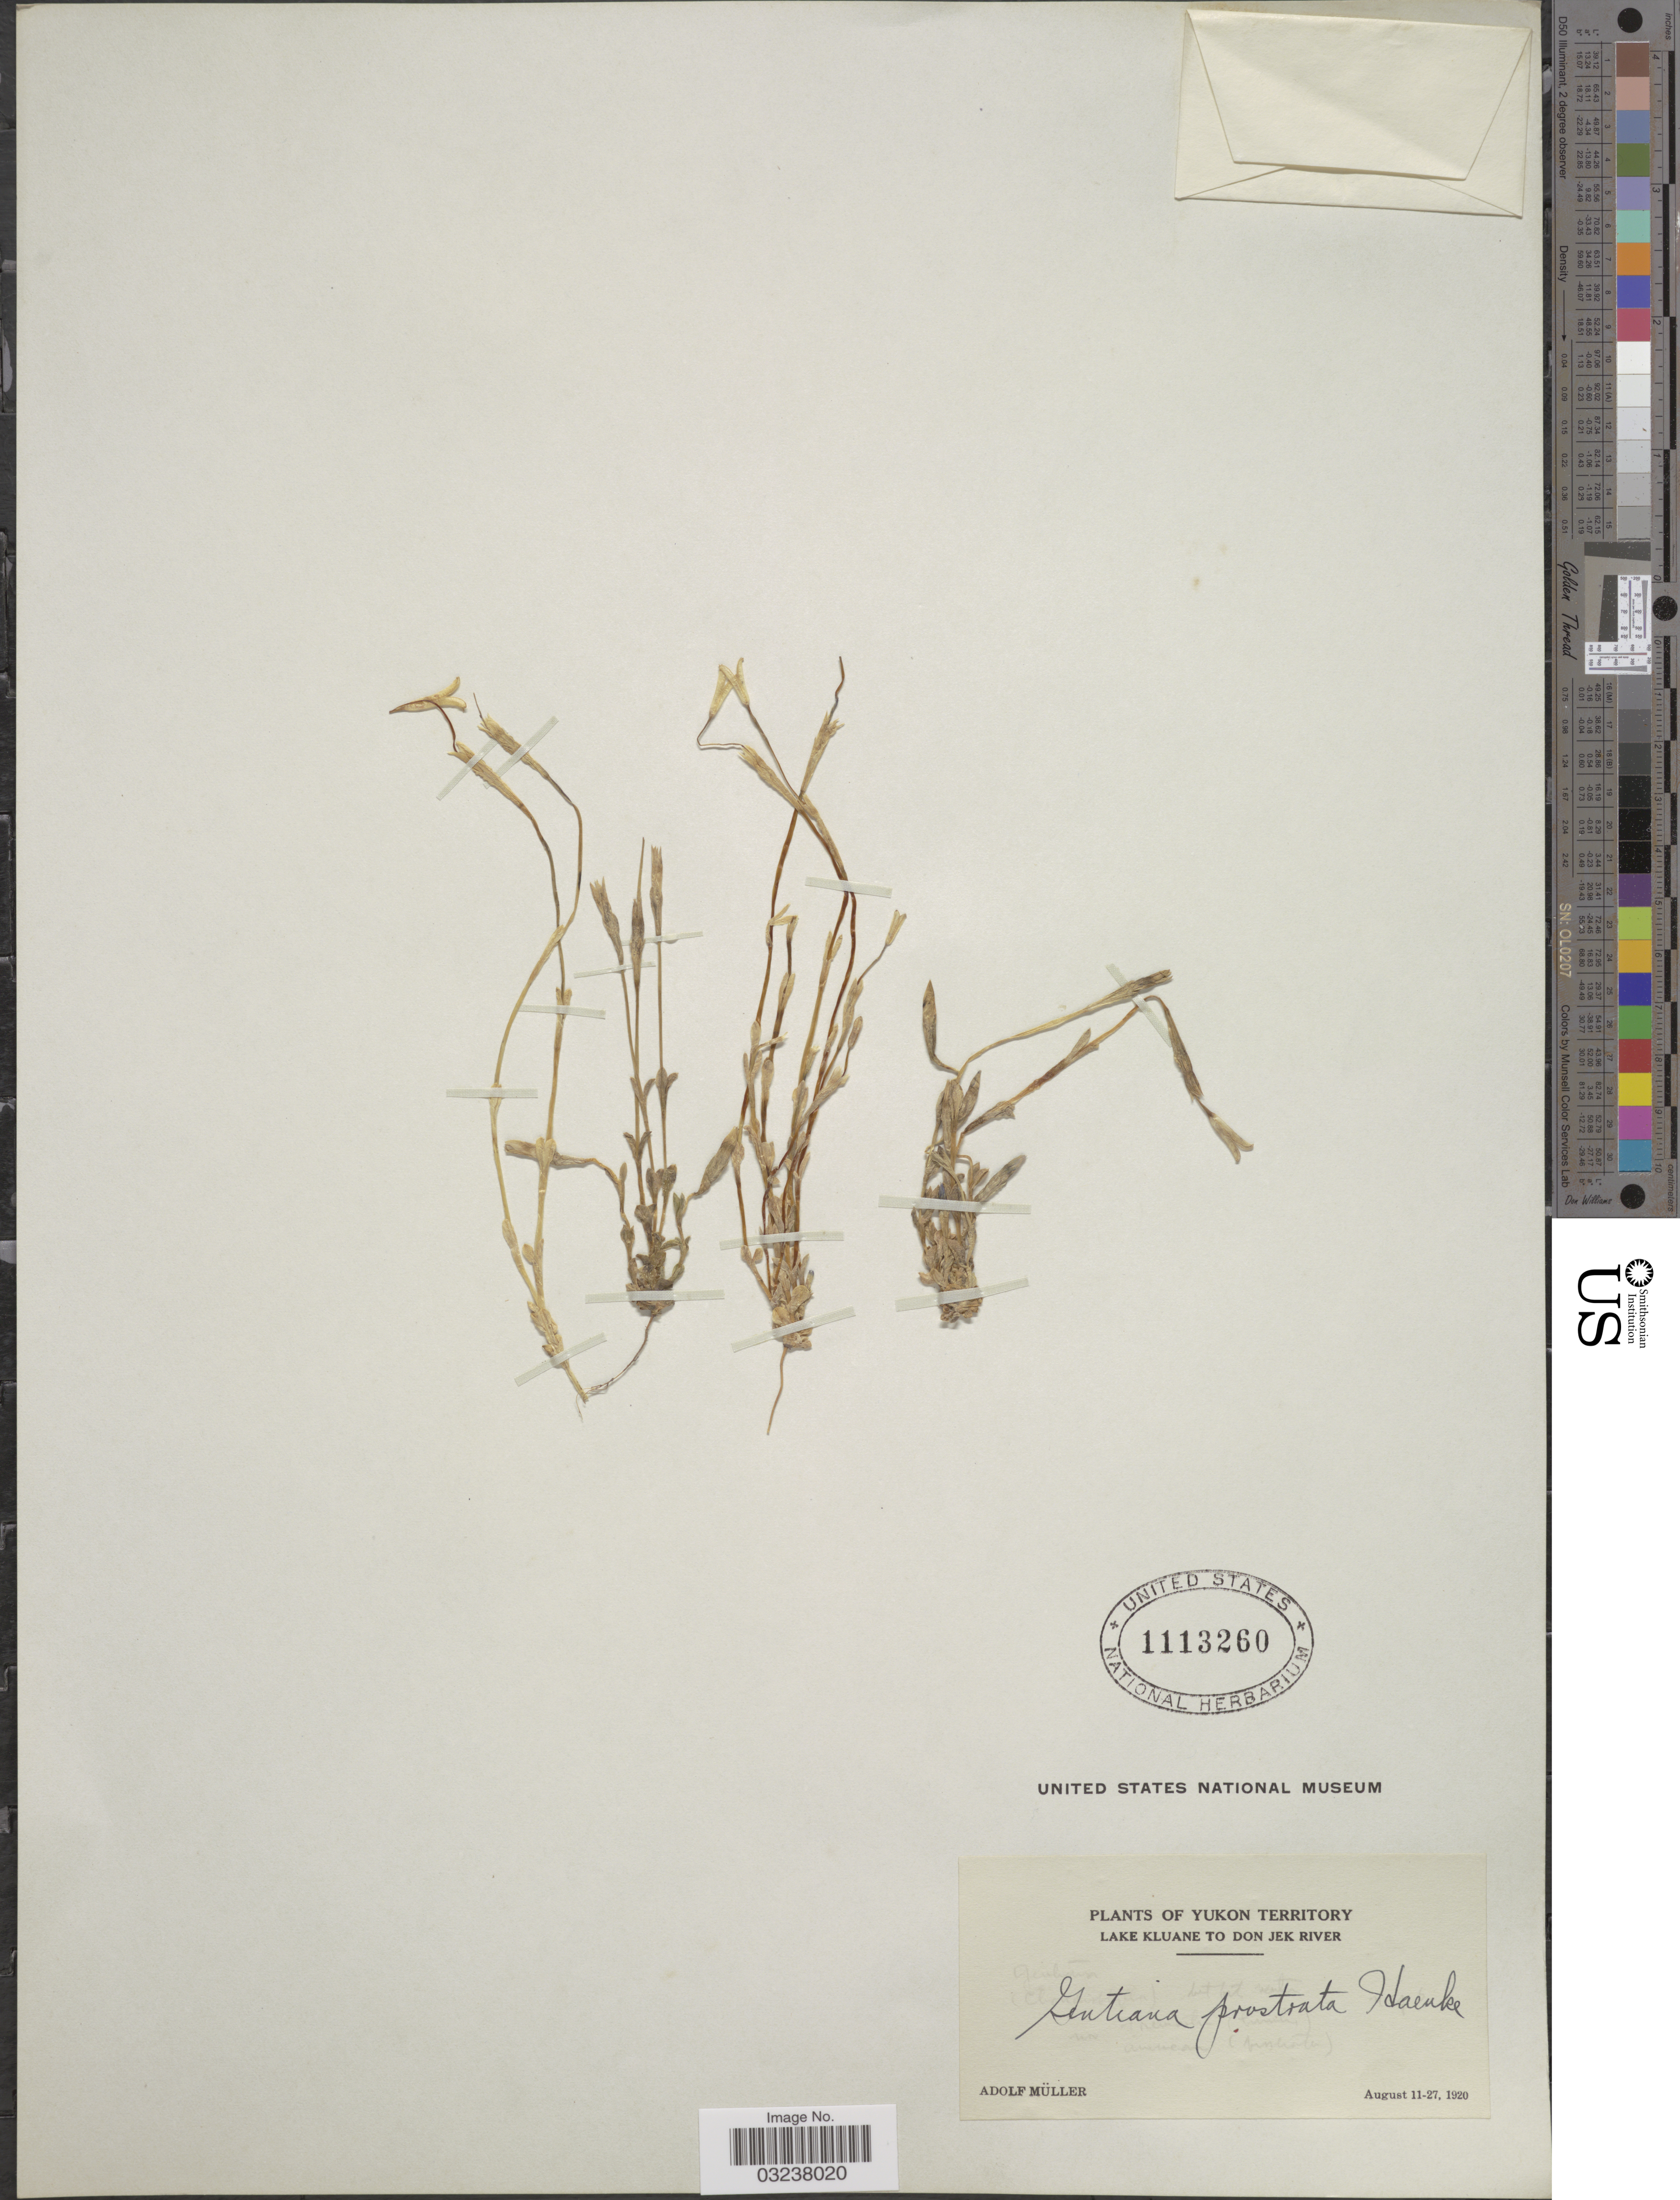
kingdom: Plantae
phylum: Tracheophyta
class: Magnoliopsida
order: Gentianales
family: Gentianaceae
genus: Gentiana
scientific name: Gentiana prostrata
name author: Haenke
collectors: A. Muller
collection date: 1920-08-11/1920-08-27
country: Canada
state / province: Yukon Territory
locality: Lake Kluane to Don Jek River.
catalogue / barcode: US 1113260